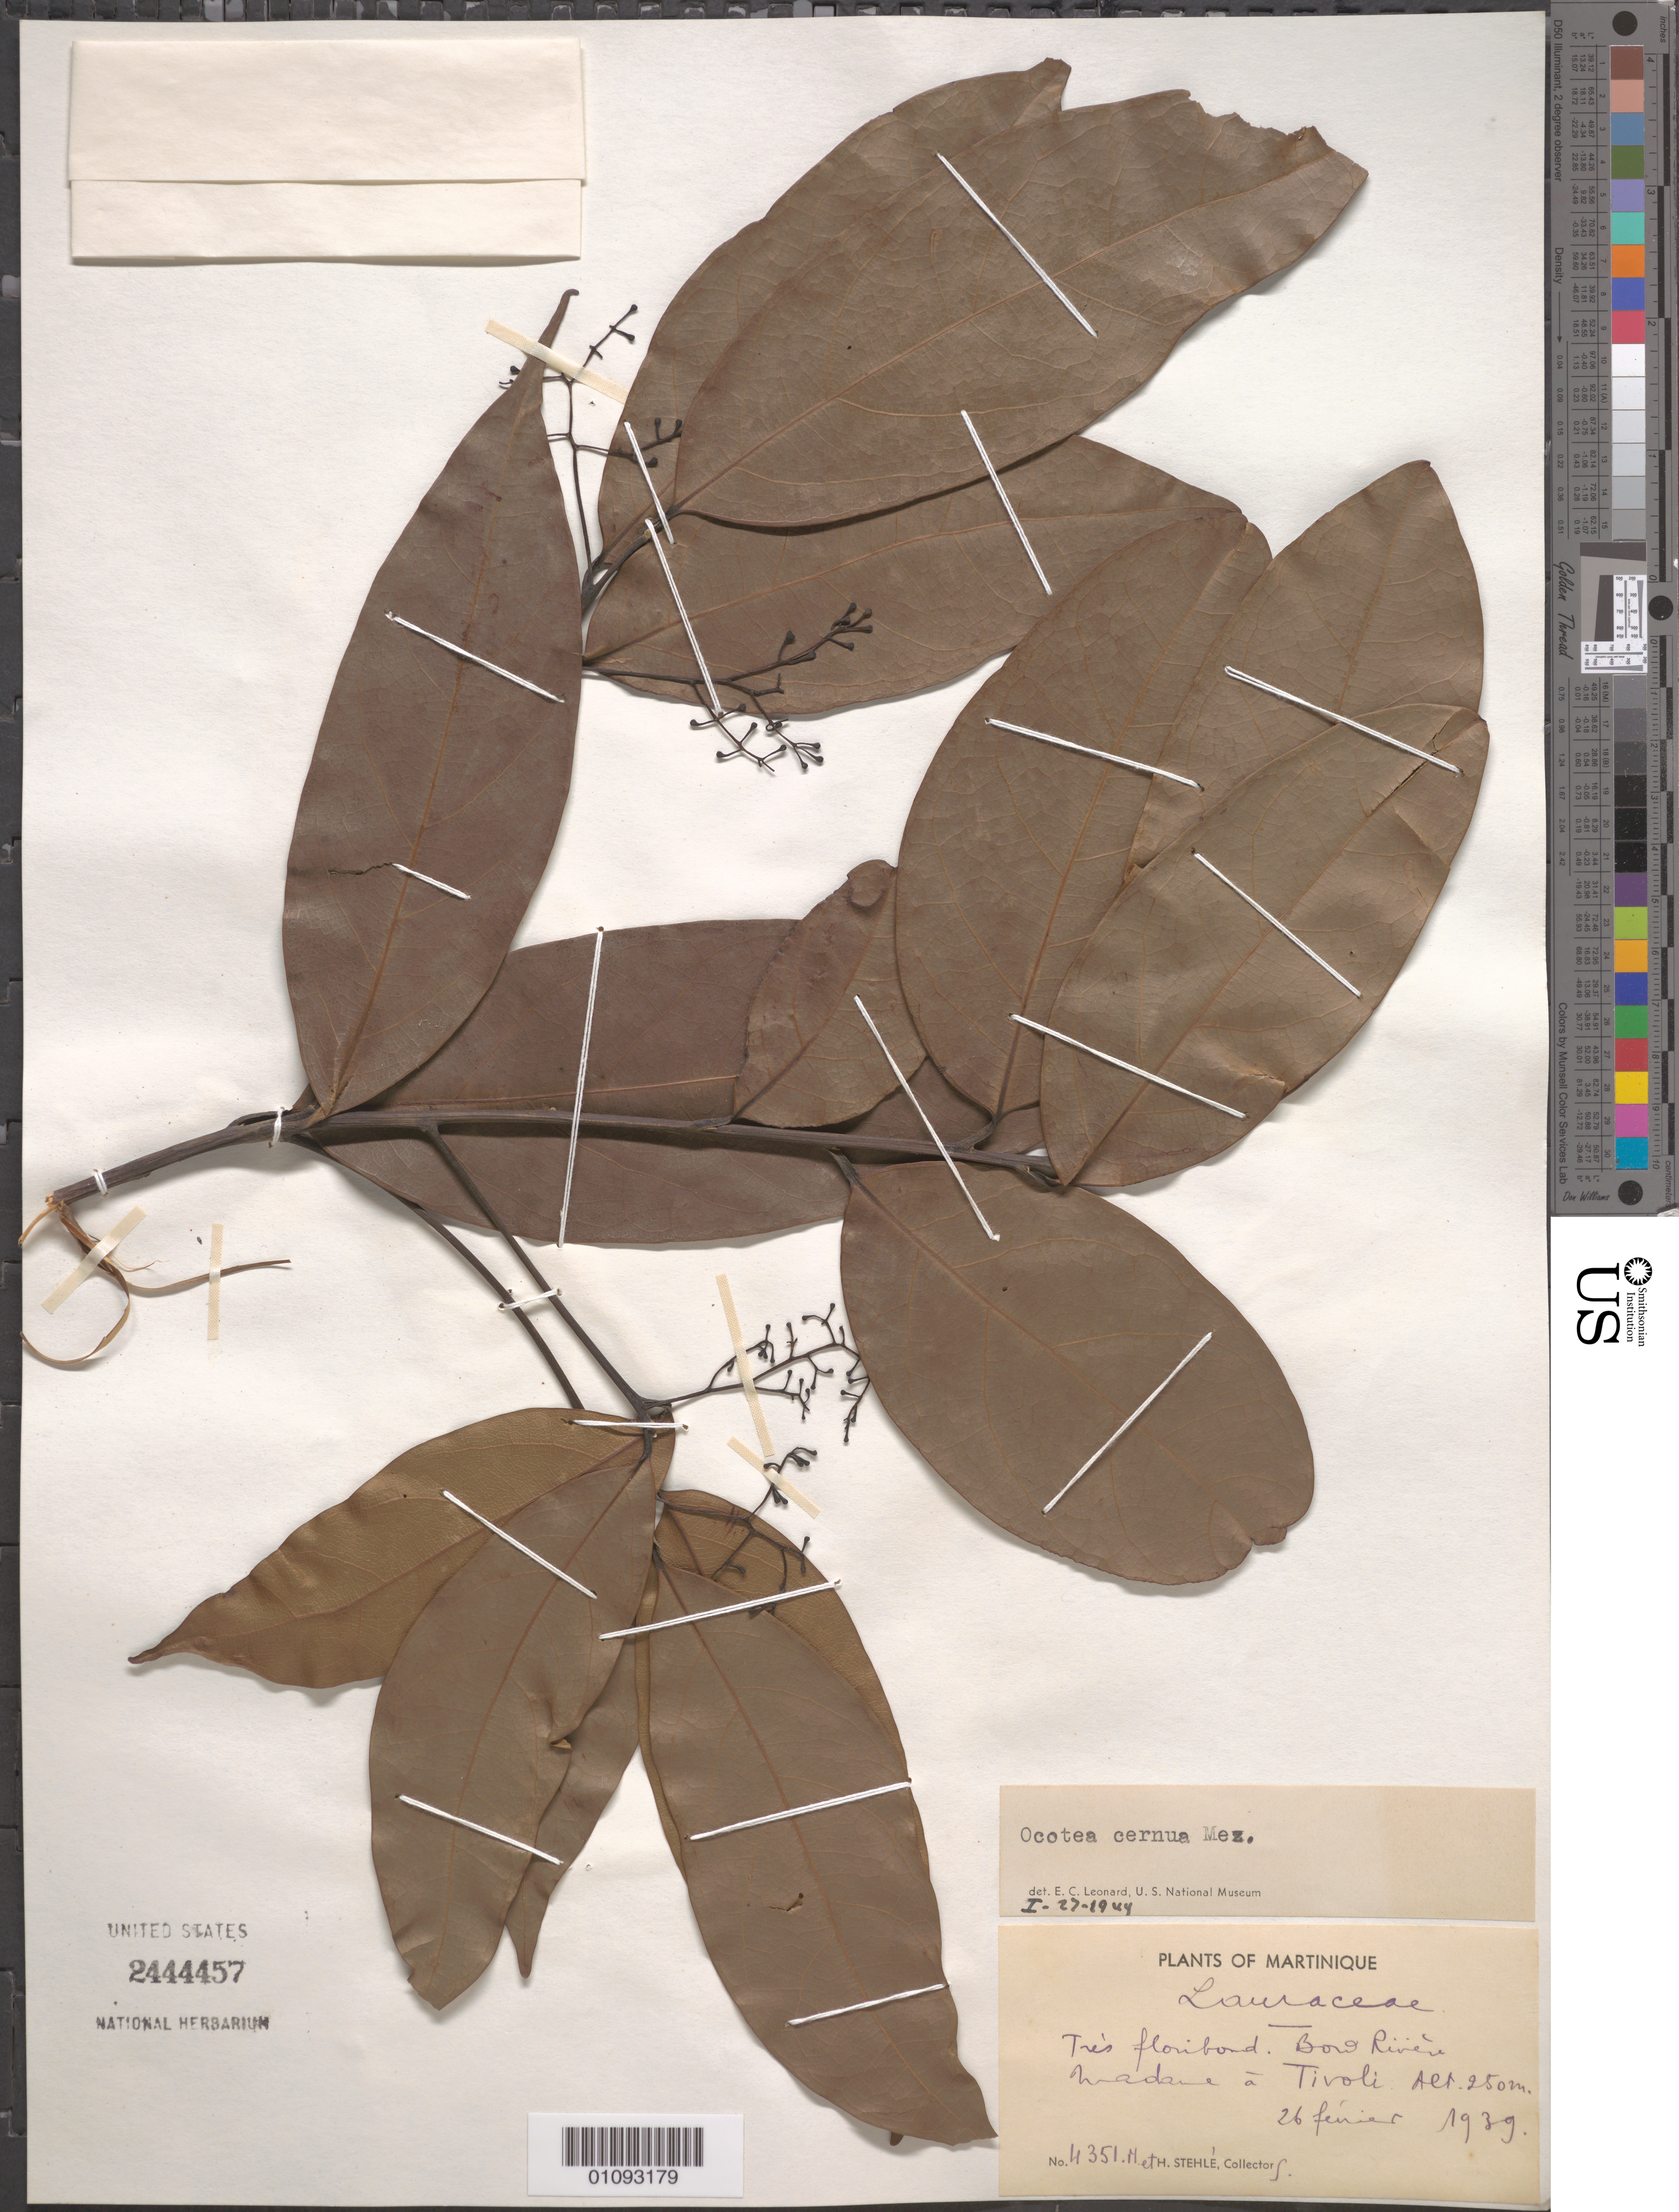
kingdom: Plantae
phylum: Tracheophyta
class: Magnoliopsida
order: Laurales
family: Lauraceae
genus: Ocotea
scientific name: Ocotea cernua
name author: (Nees) Mez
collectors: H. Stehlé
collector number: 4351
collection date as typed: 26 Feb 1939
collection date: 1939-02-26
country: Martinique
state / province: Fort-de-France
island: Martinique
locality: Tivoli.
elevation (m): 250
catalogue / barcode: US 2444457